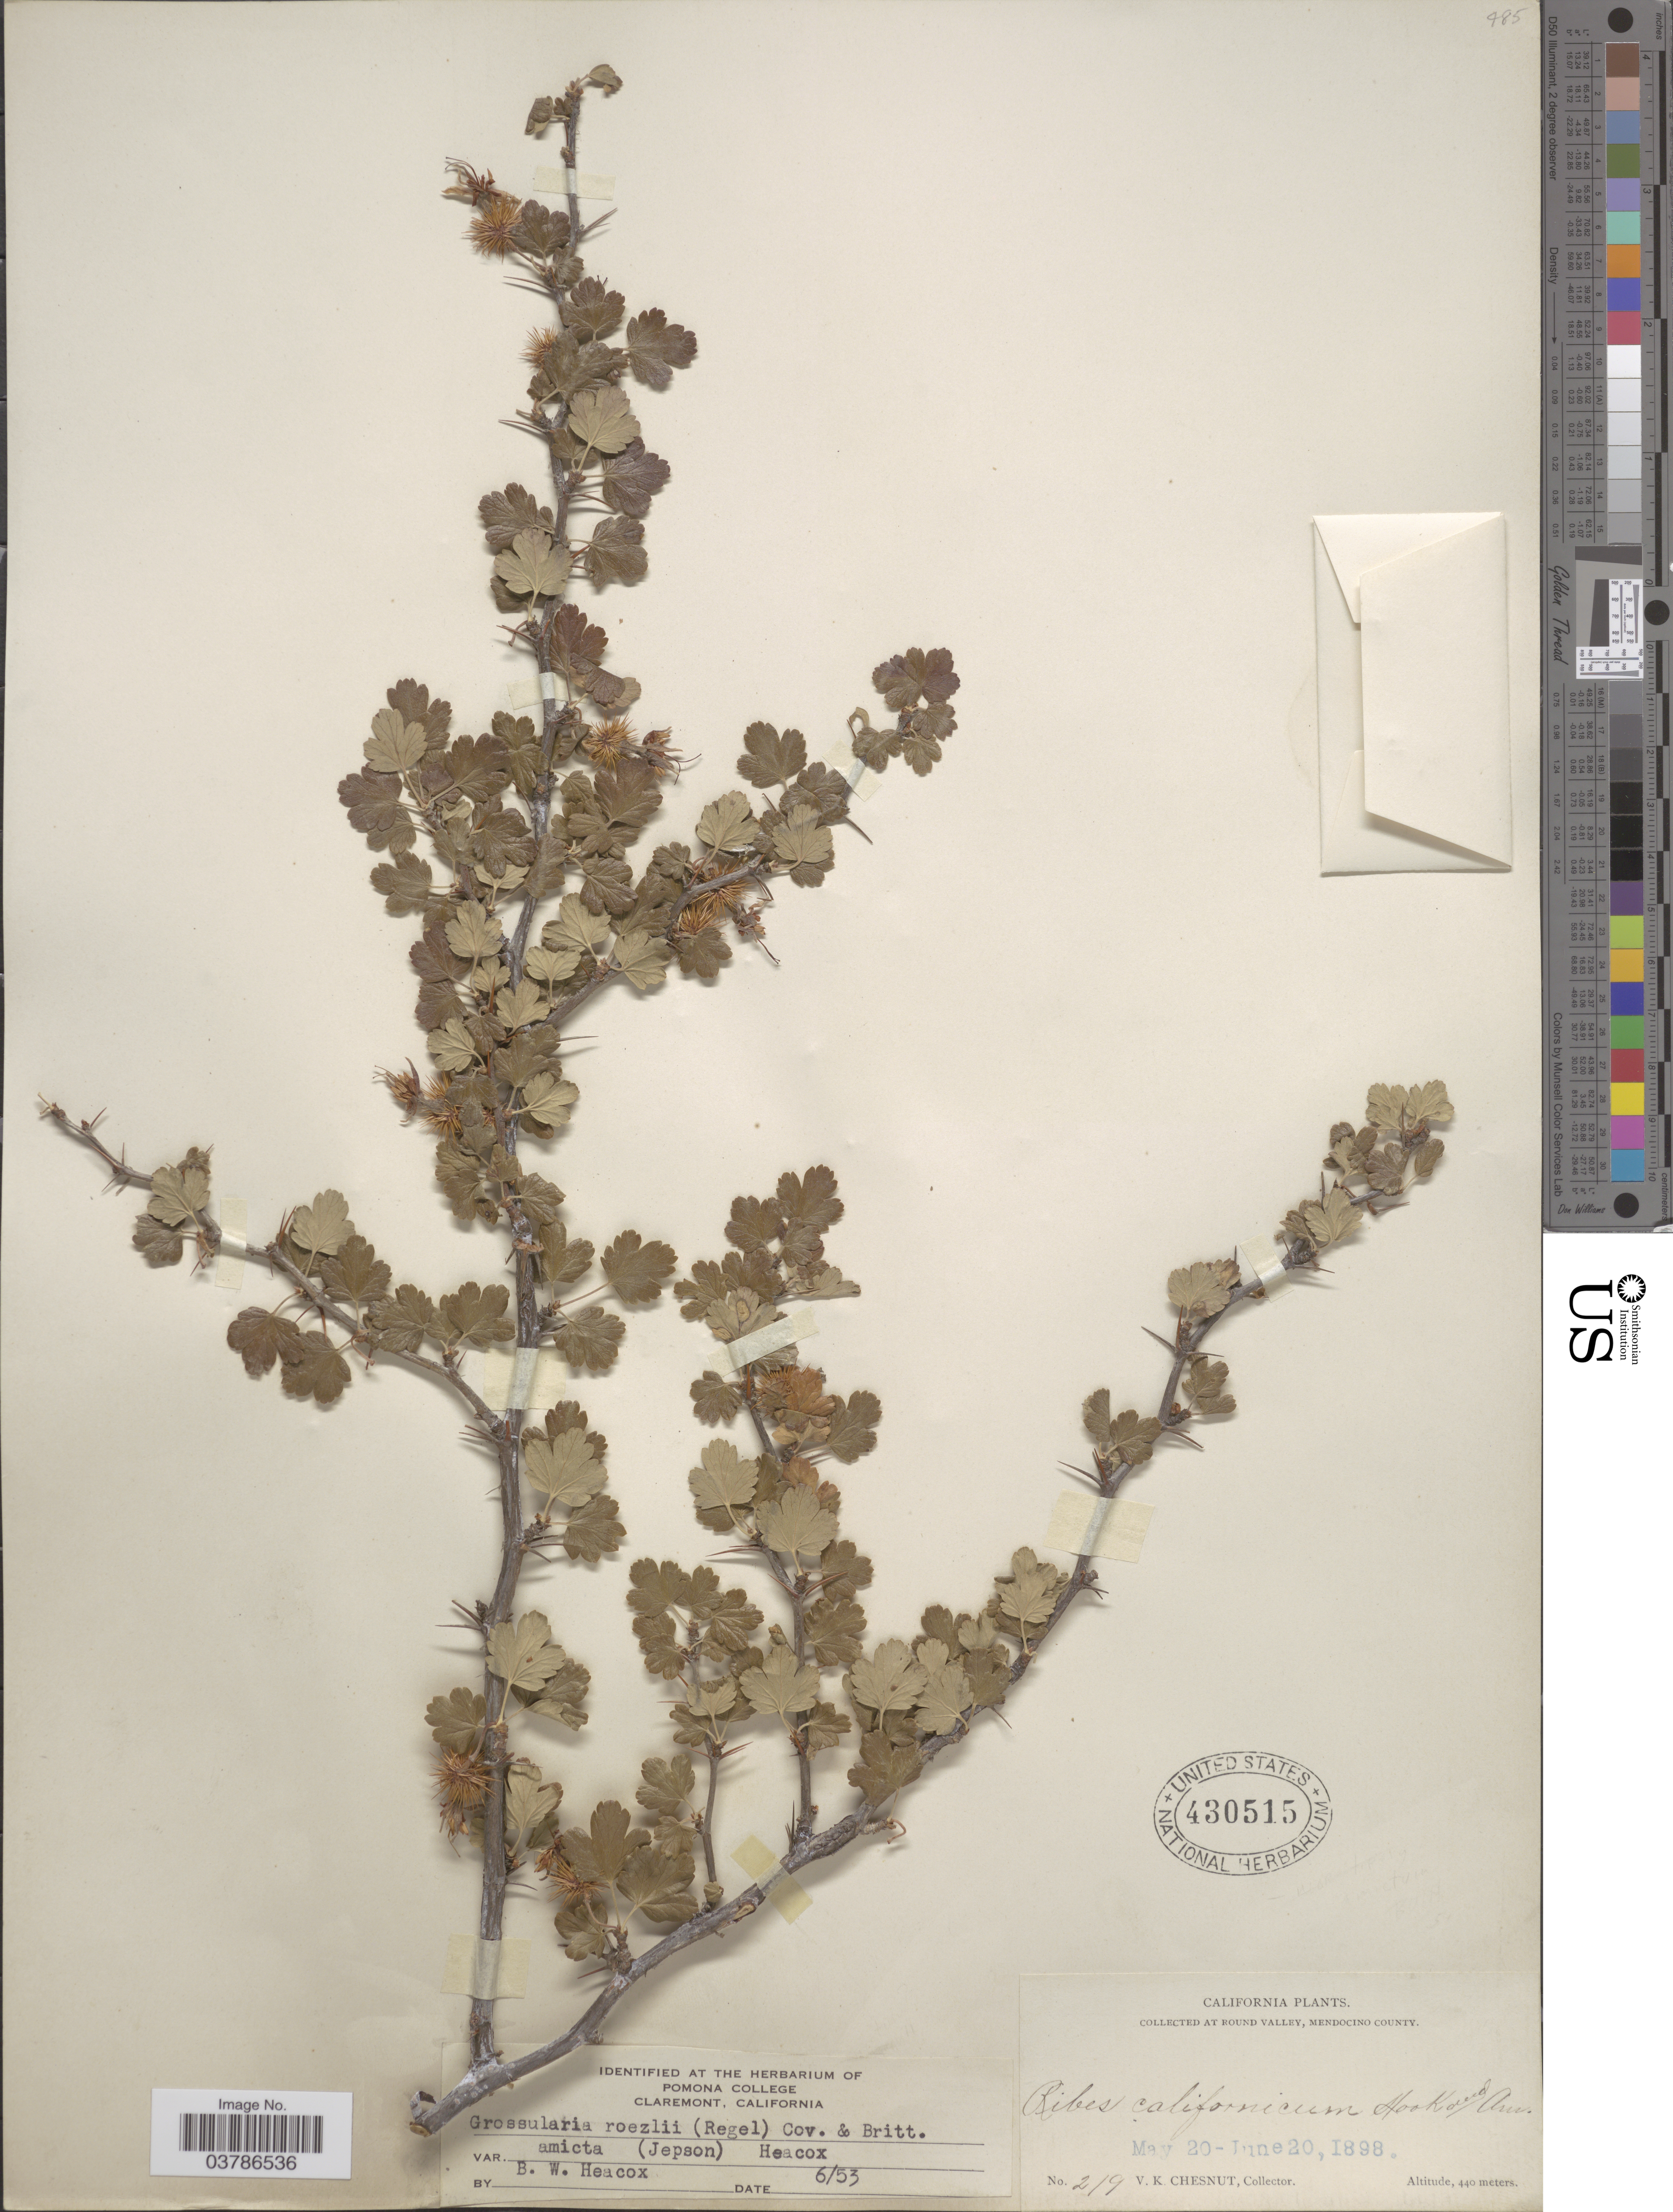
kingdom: Plantae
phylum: Tracheophyta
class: Magnoliopsida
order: Saxifragales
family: Grossulariaceae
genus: Ribes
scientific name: Ribes roezlii var. amictum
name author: (Greene) Jeps.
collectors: V. Chesnut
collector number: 219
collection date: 1898-05-20/1898-06-20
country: United States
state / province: California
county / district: Mendocino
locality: At Round Valley, Mendocino County.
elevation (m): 440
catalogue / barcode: US 430515